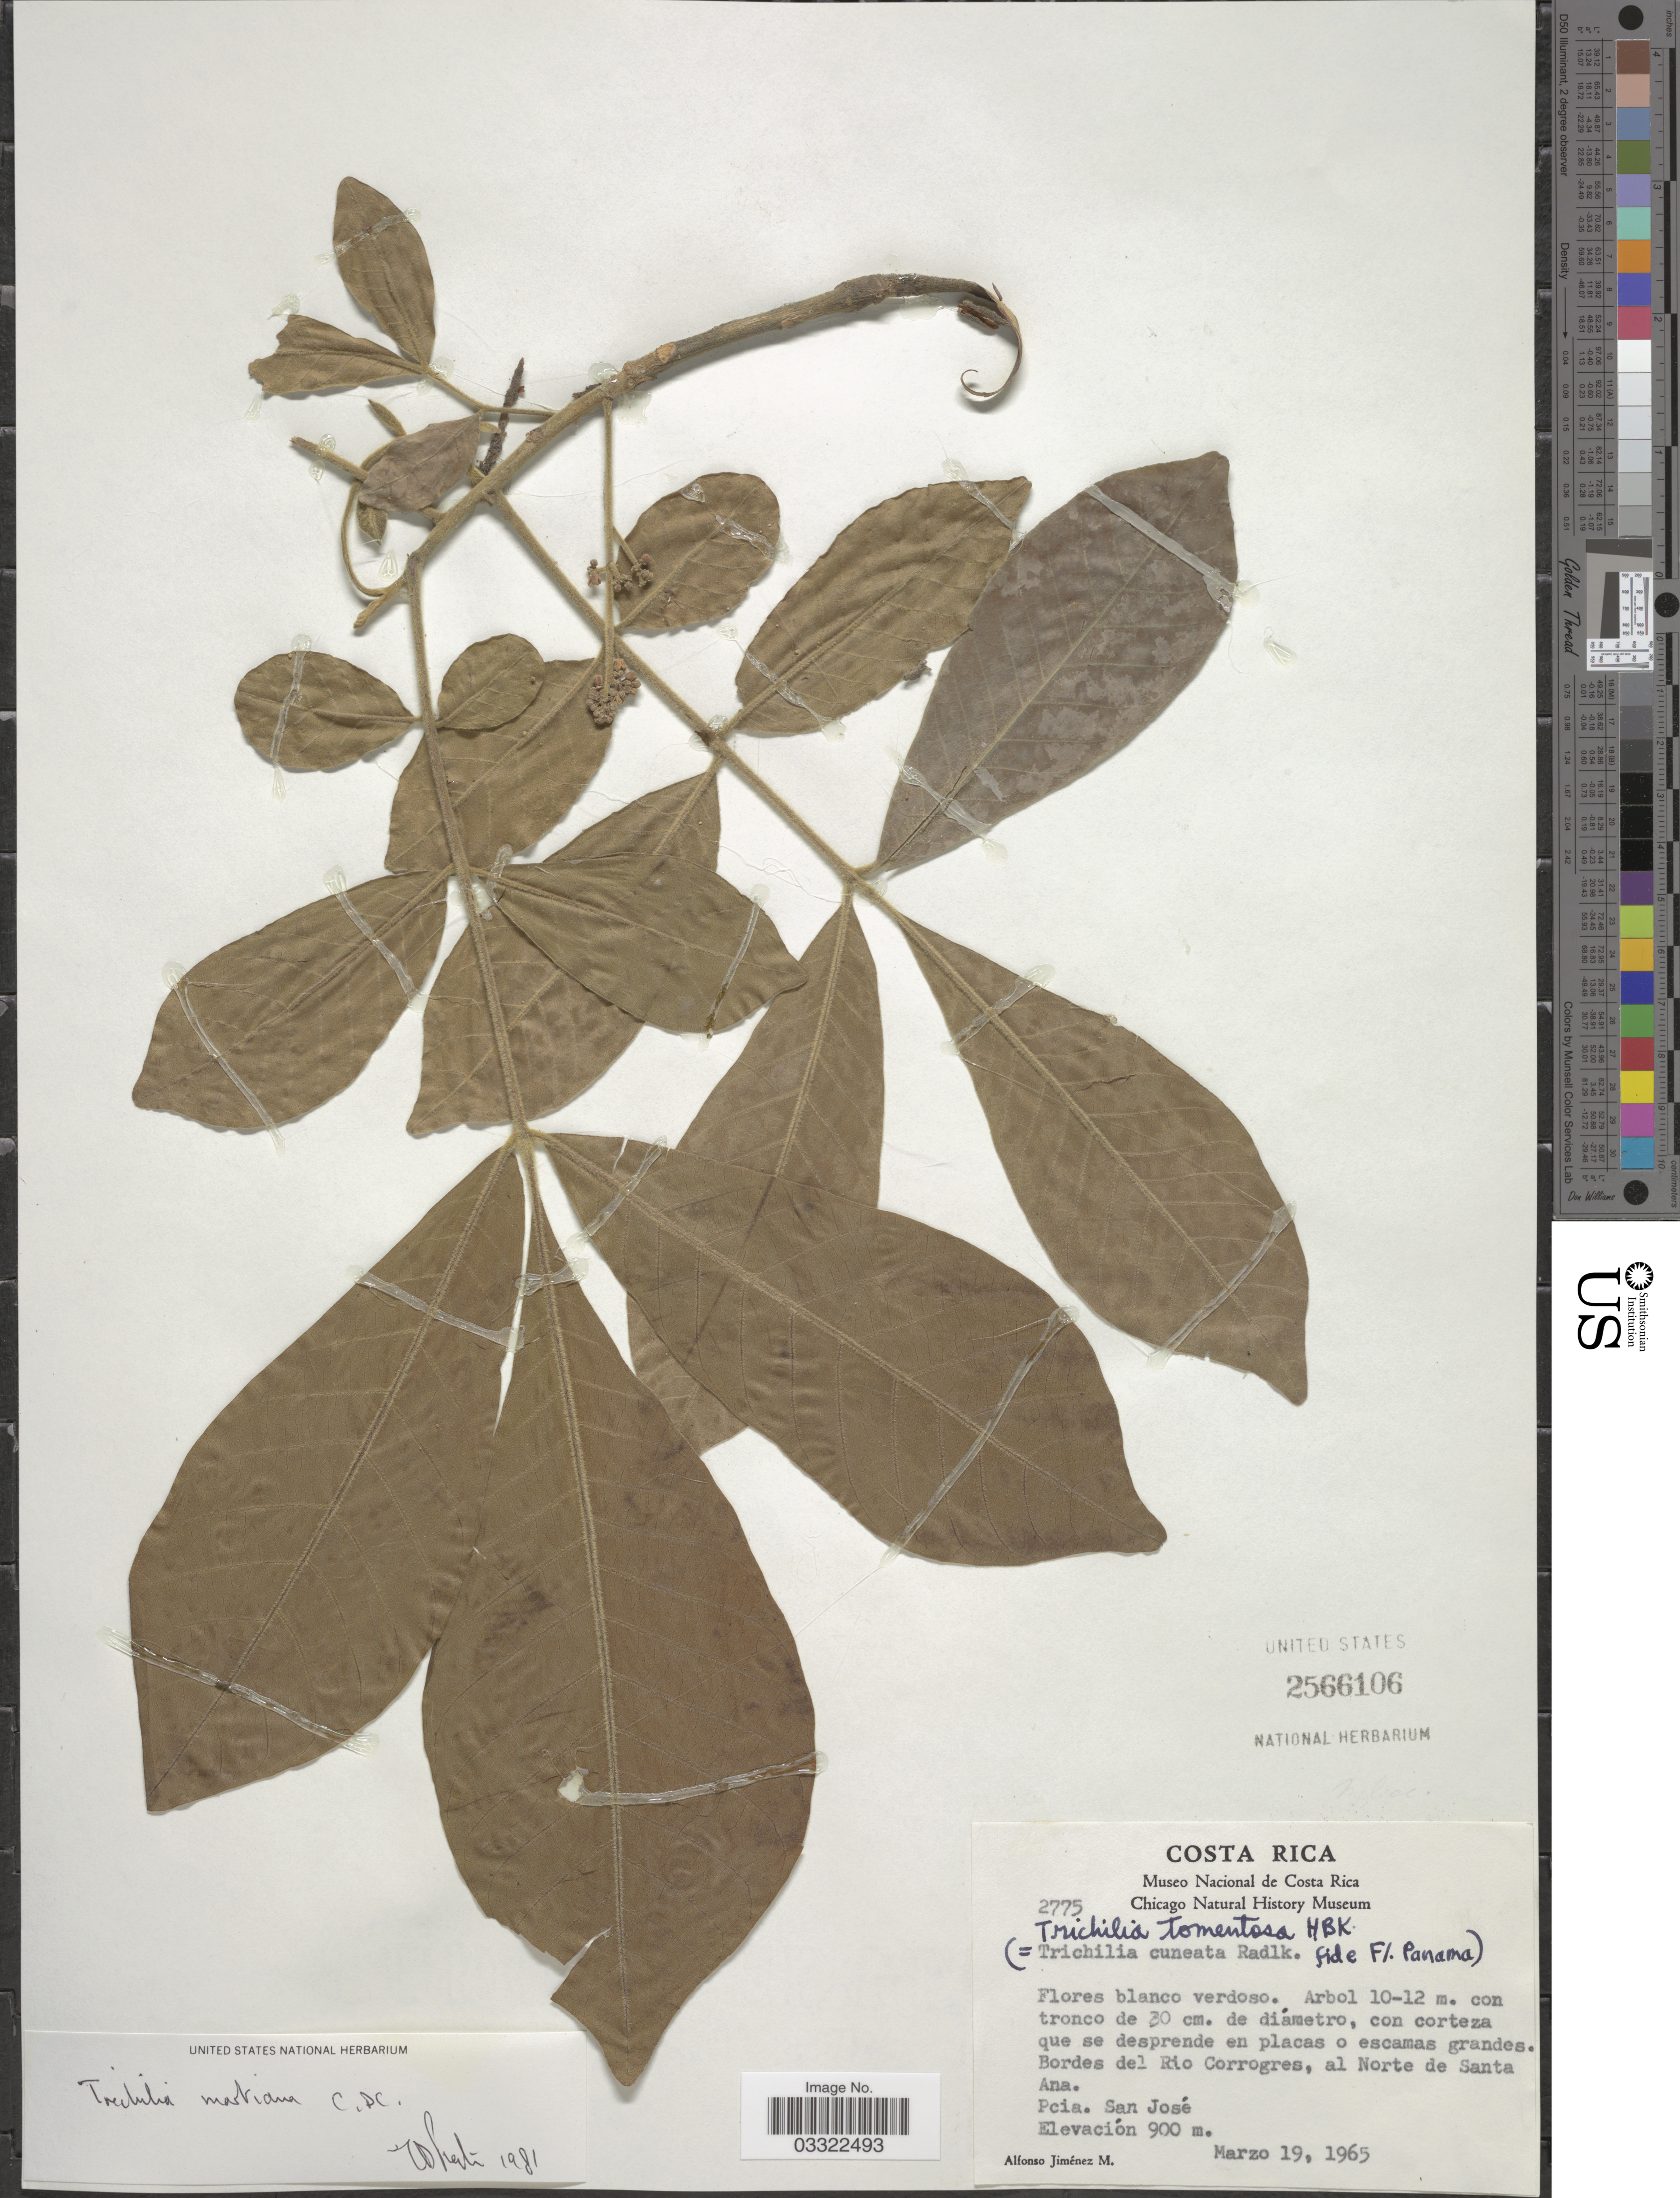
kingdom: Plantae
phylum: Tracheophyta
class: Magnoliopsida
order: Sapindales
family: Meliaceae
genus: Trichilia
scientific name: Trichilia martiana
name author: C. DC.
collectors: A. Jimenez M.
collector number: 2775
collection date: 1965-03-19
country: Costa Rica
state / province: San José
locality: Bordes del Rio Corroges, al Norte de Santa Ana.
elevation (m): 900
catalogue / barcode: US 2566106